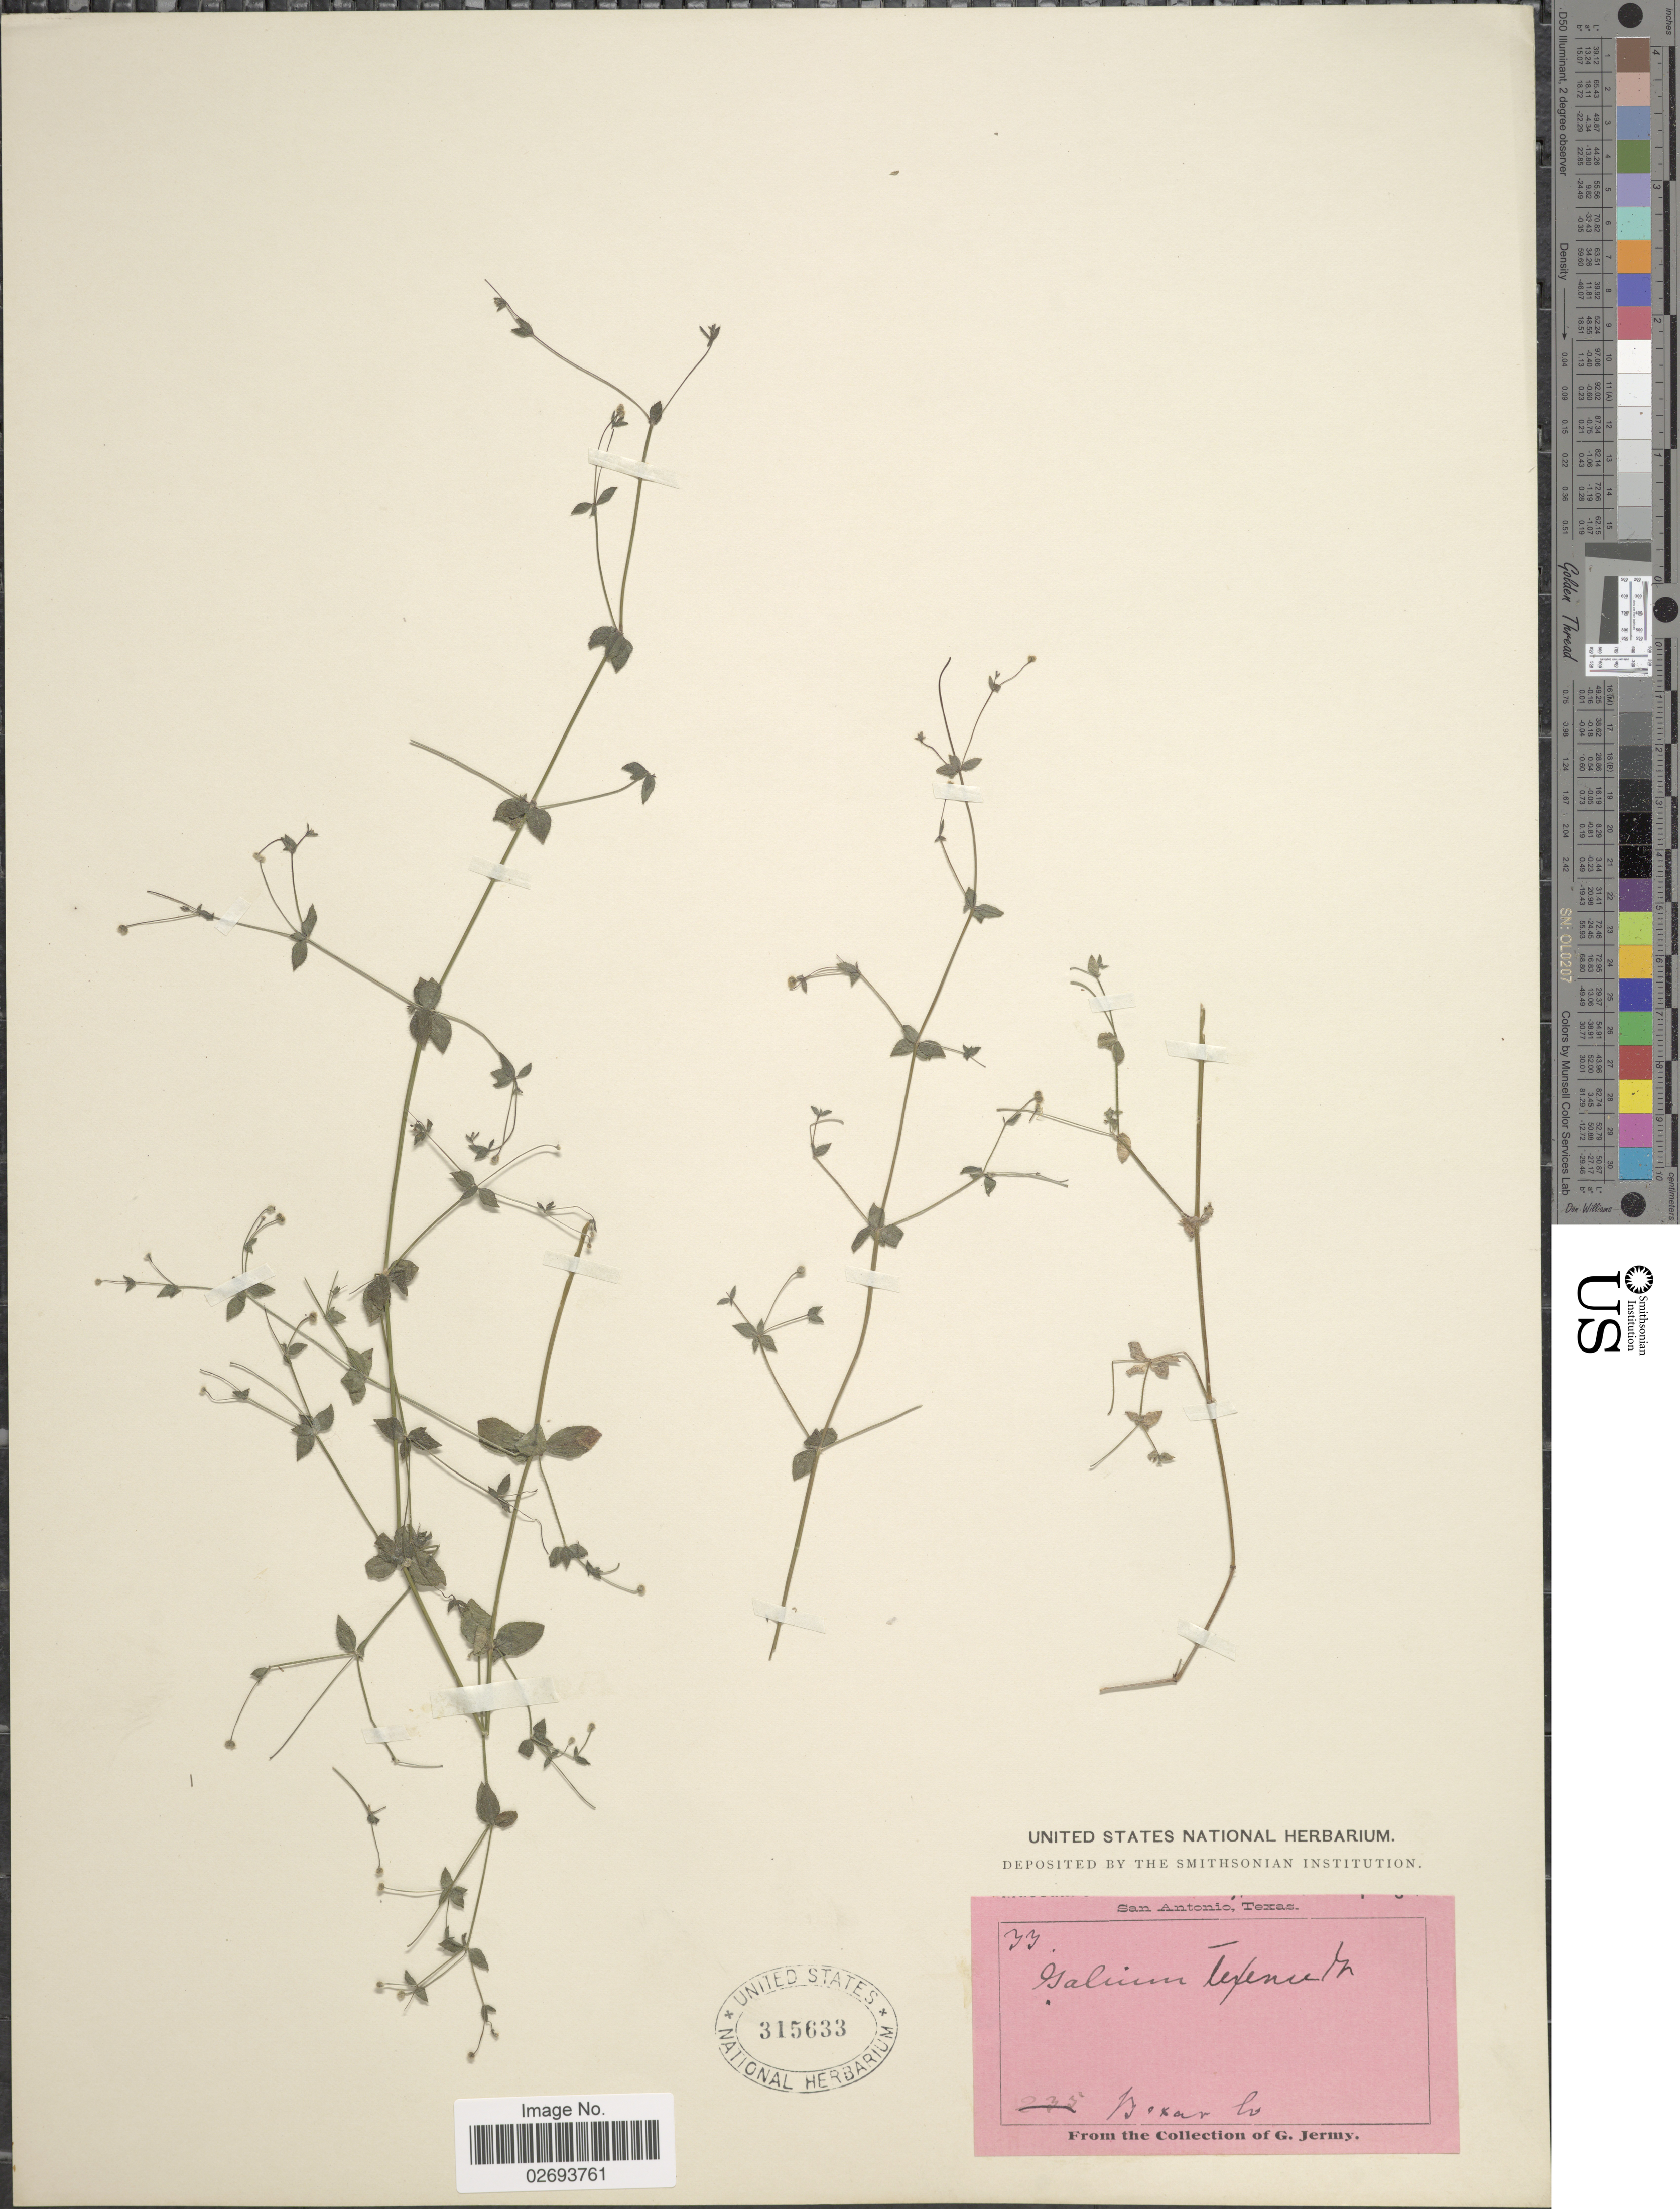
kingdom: Plantae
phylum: Tracheophyta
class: Magnoliopsida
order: Gentianales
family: Rubiaceae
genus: Galium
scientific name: Galium texense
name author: A. Gray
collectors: G. Jermy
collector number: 33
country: United States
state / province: Texas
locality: San Antonio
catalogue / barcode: US 315633